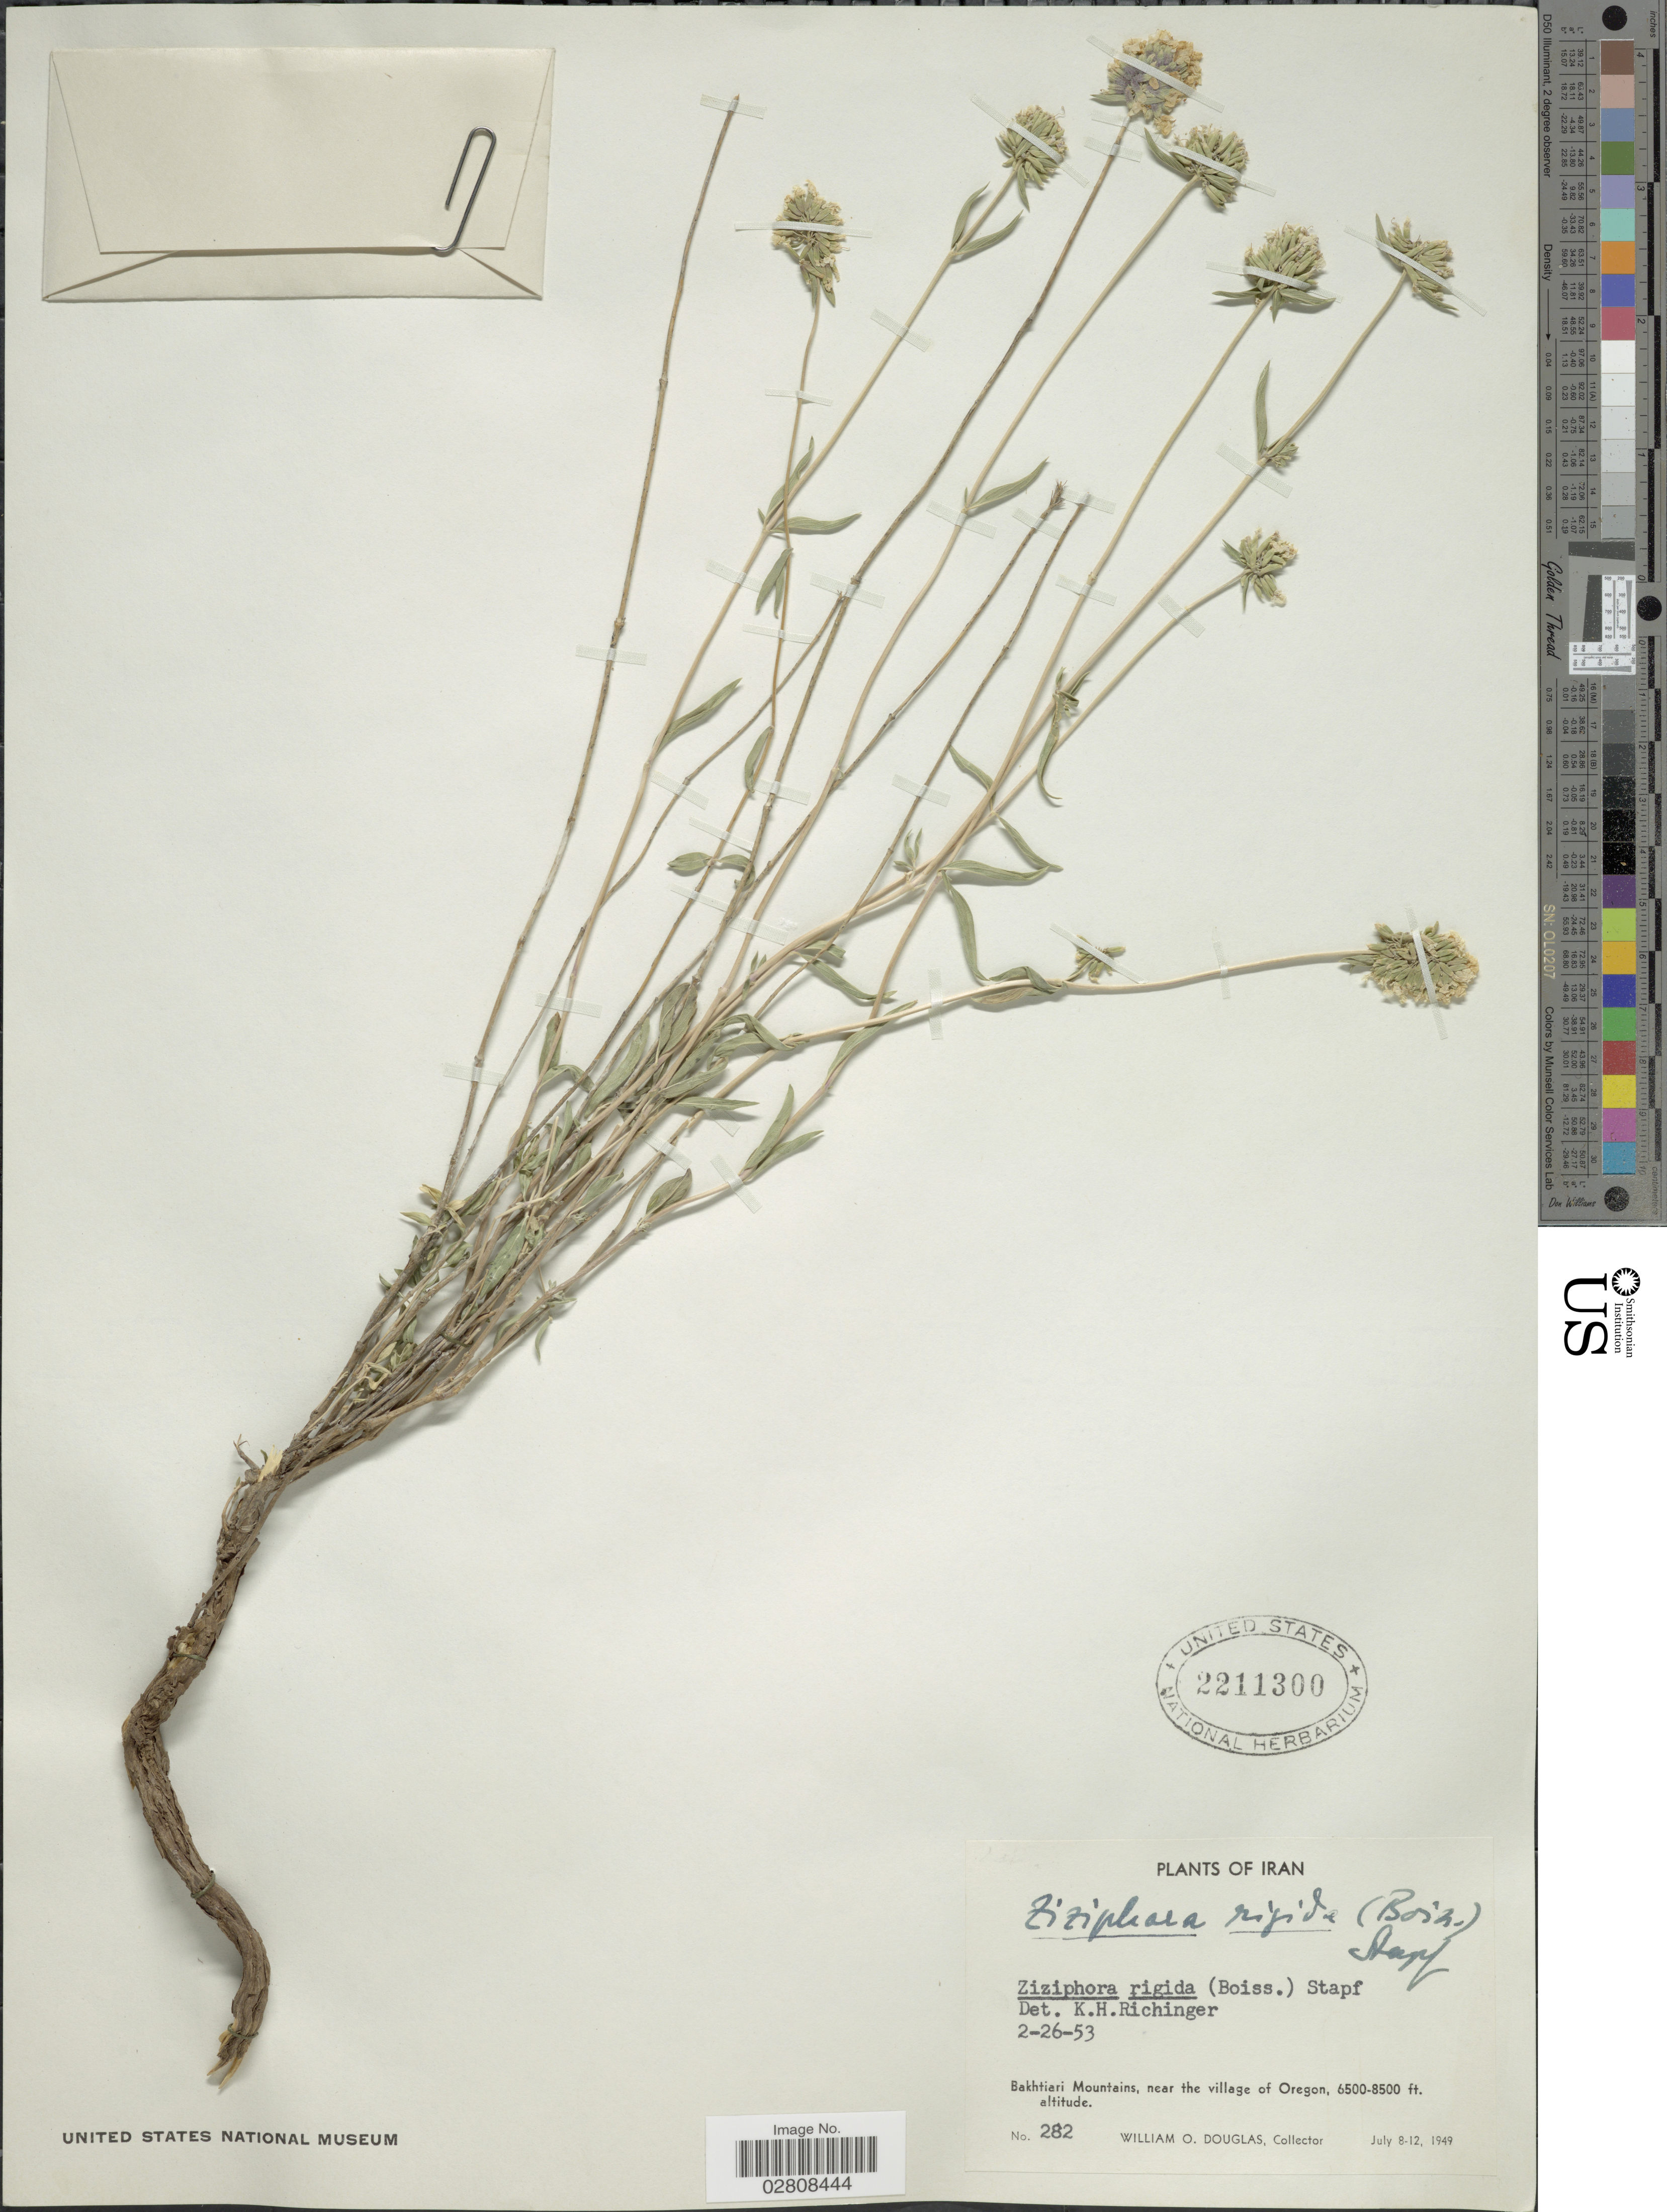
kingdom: Plantae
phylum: Tracheophyta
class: Magnoliopsida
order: Lamiales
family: Lamiaceae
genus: Ziziphora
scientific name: Ziziphora clinopodioides subsp. rigida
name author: (Boiss.) Rech. f.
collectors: W. Douglas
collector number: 282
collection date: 1949-07-08/1949-07-12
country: Iran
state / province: Chahar Mahaal and Bakhtiari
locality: Bakhtiari Mountains, near the village of Oregon.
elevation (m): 1981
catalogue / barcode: US 2211300